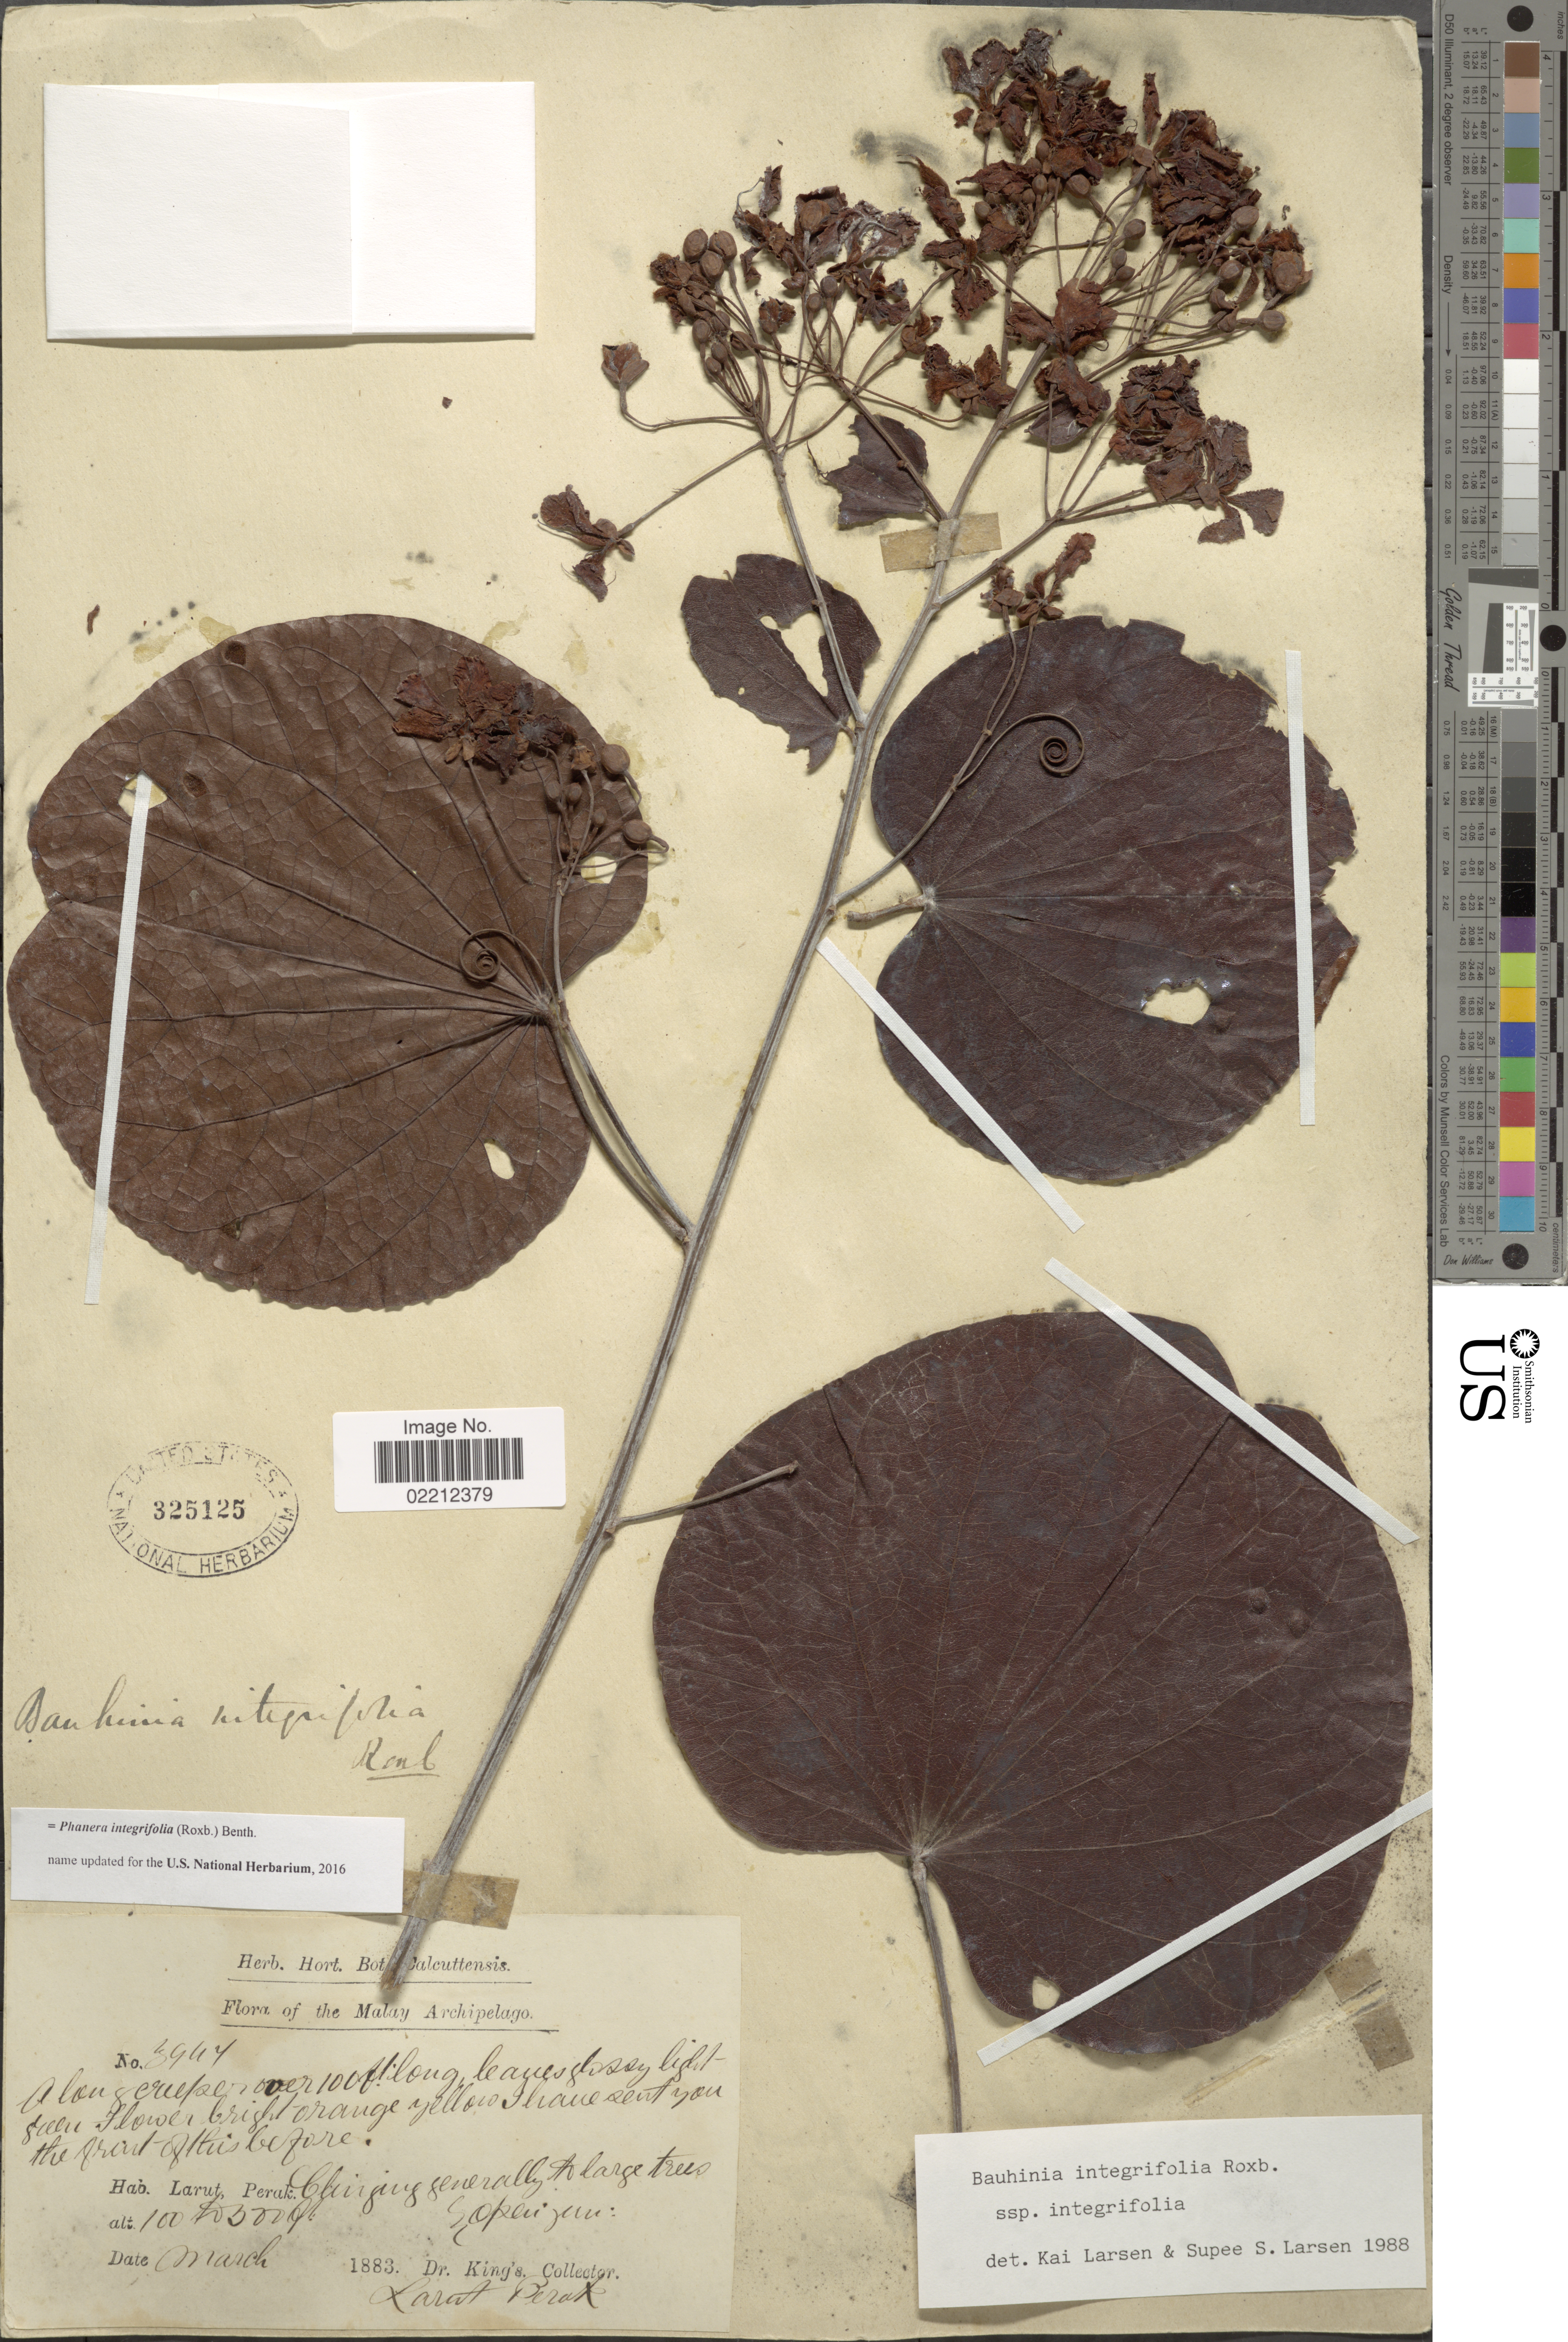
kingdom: Plantae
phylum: Tracheophyta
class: Magnoliopsida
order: Fabales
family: Fabaceae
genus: Phanera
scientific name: Phanera integrifolia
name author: (Roxb.) Benth.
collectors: Dr. King's collector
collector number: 3947*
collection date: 1883-03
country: Malaysia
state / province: Perak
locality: Larut, Perak. Malay Peninsula.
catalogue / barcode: US 325125